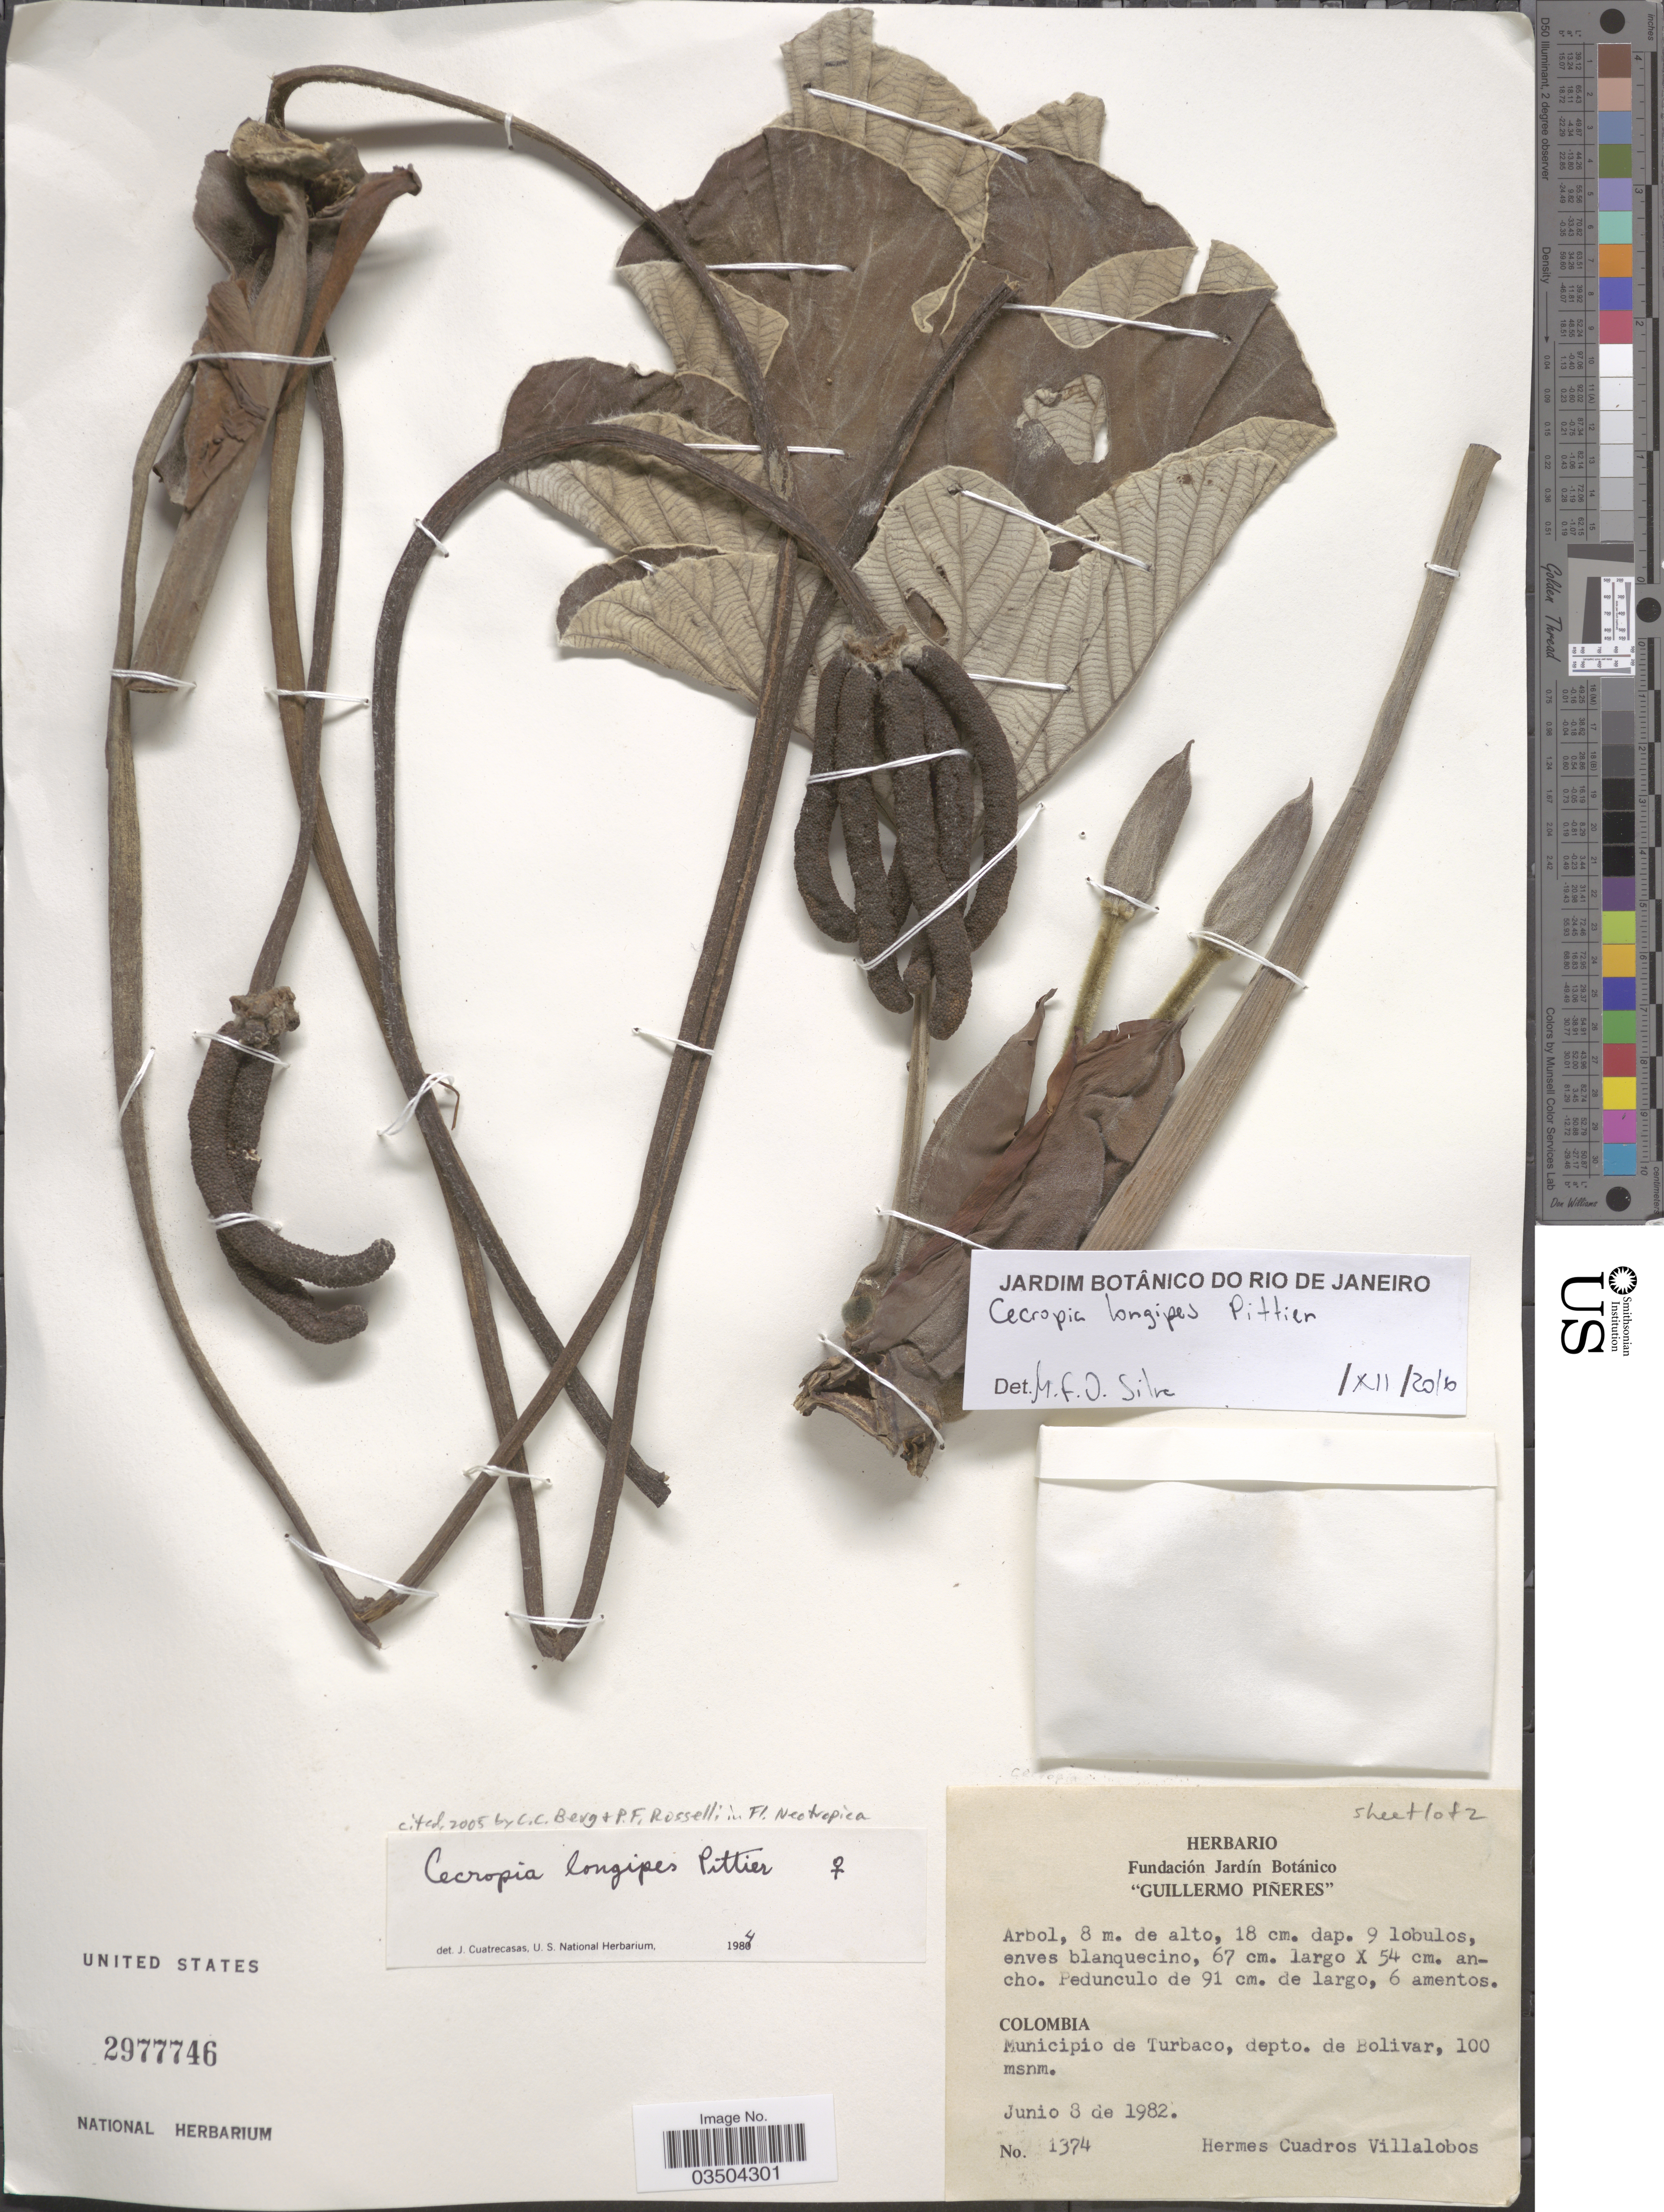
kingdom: Plantae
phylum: Tracheophyta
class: Magnoliopsida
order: Rosales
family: Urticaceae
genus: Cecropia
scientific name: Cecropia longipes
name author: Pittier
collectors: H. Villalobos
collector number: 1374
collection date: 1982-06-08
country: Colombia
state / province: Bolívar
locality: Municipio de Turbaco, depto. de Bolivar.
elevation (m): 100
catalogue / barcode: US 2977746